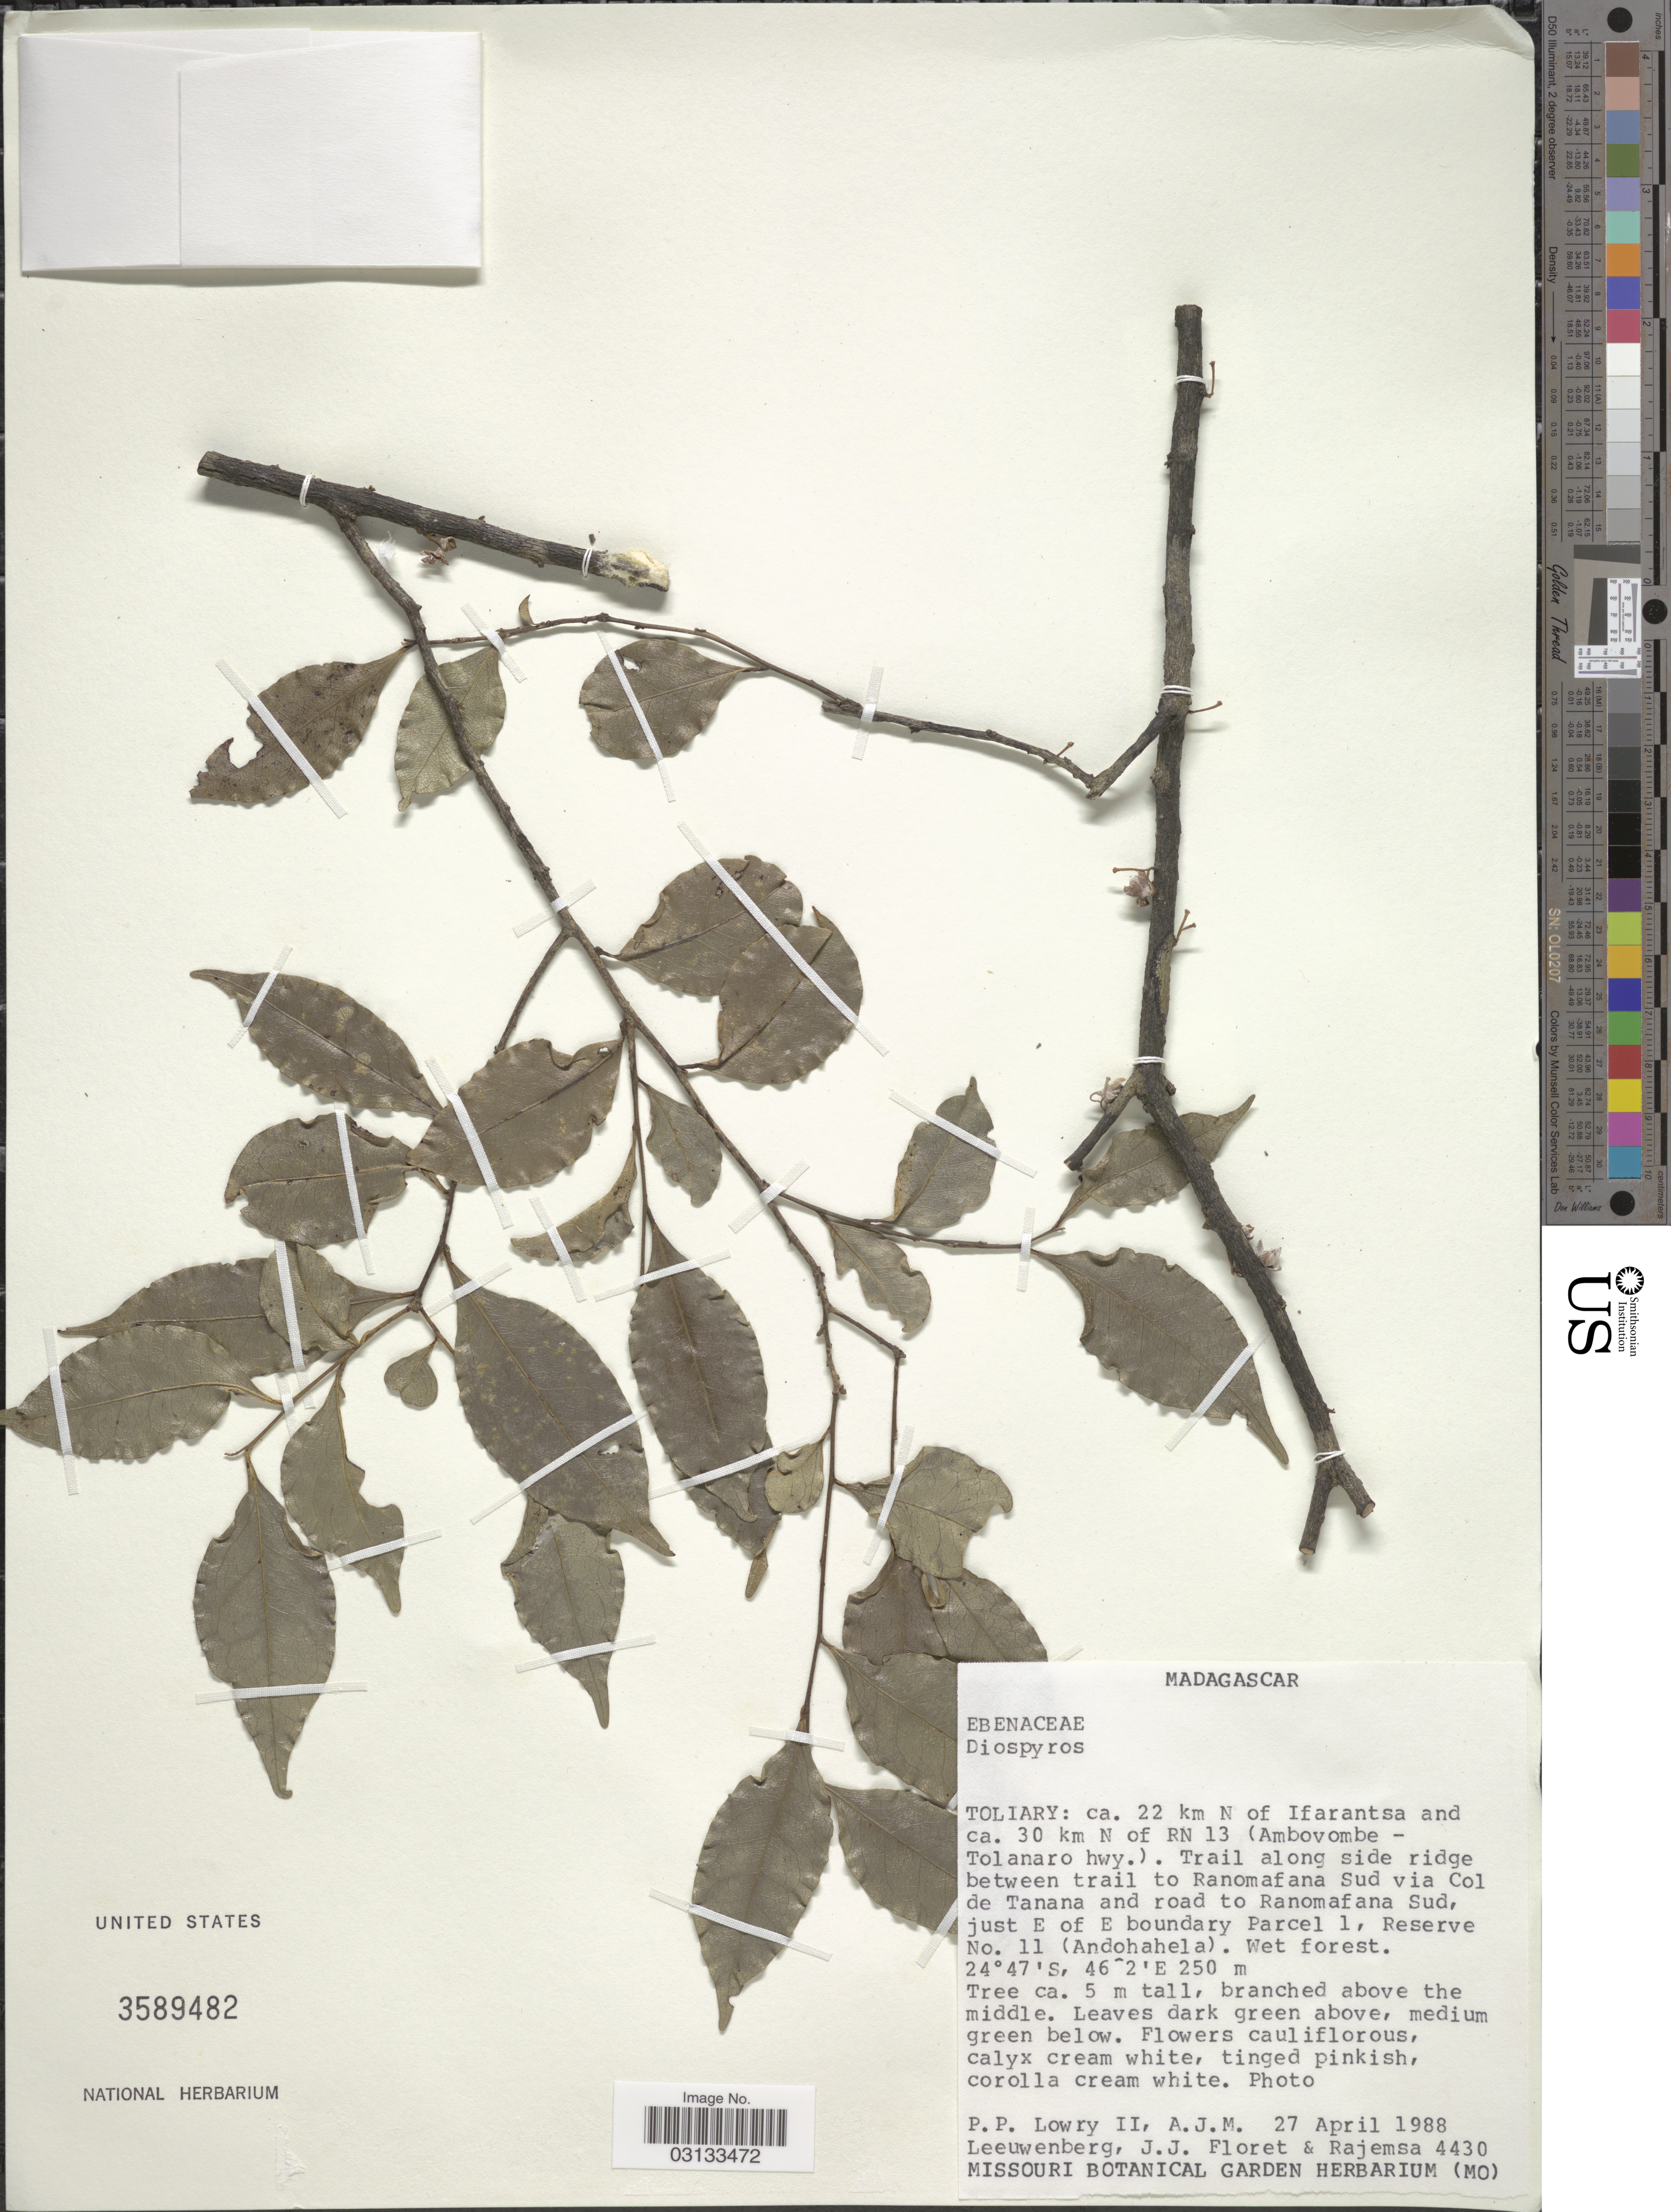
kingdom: Plantae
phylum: Tracheophyta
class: Magnoliopsida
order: Ericales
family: Ebenaceae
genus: Diospyros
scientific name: Diospyros sp.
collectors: P. P. Lowry, A. J. M. Leeuwenberg, J. Floret & -. Rajemsa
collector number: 4430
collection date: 1988-04-27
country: Madagascar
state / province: Anosy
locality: Toliary: ca. 22 km N of Ifarantsa and ca. 30 km N of RN 13 (Ambovombe - Tolanaro hwy.), Trail along side ridge between trail to Ranomafana Sud via Col de Tanana and road to Ranomafana Sud, just E of E boundary Parcel 1, Reserve No. 11 (Andohahela).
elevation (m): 250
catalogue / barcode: US 3589482